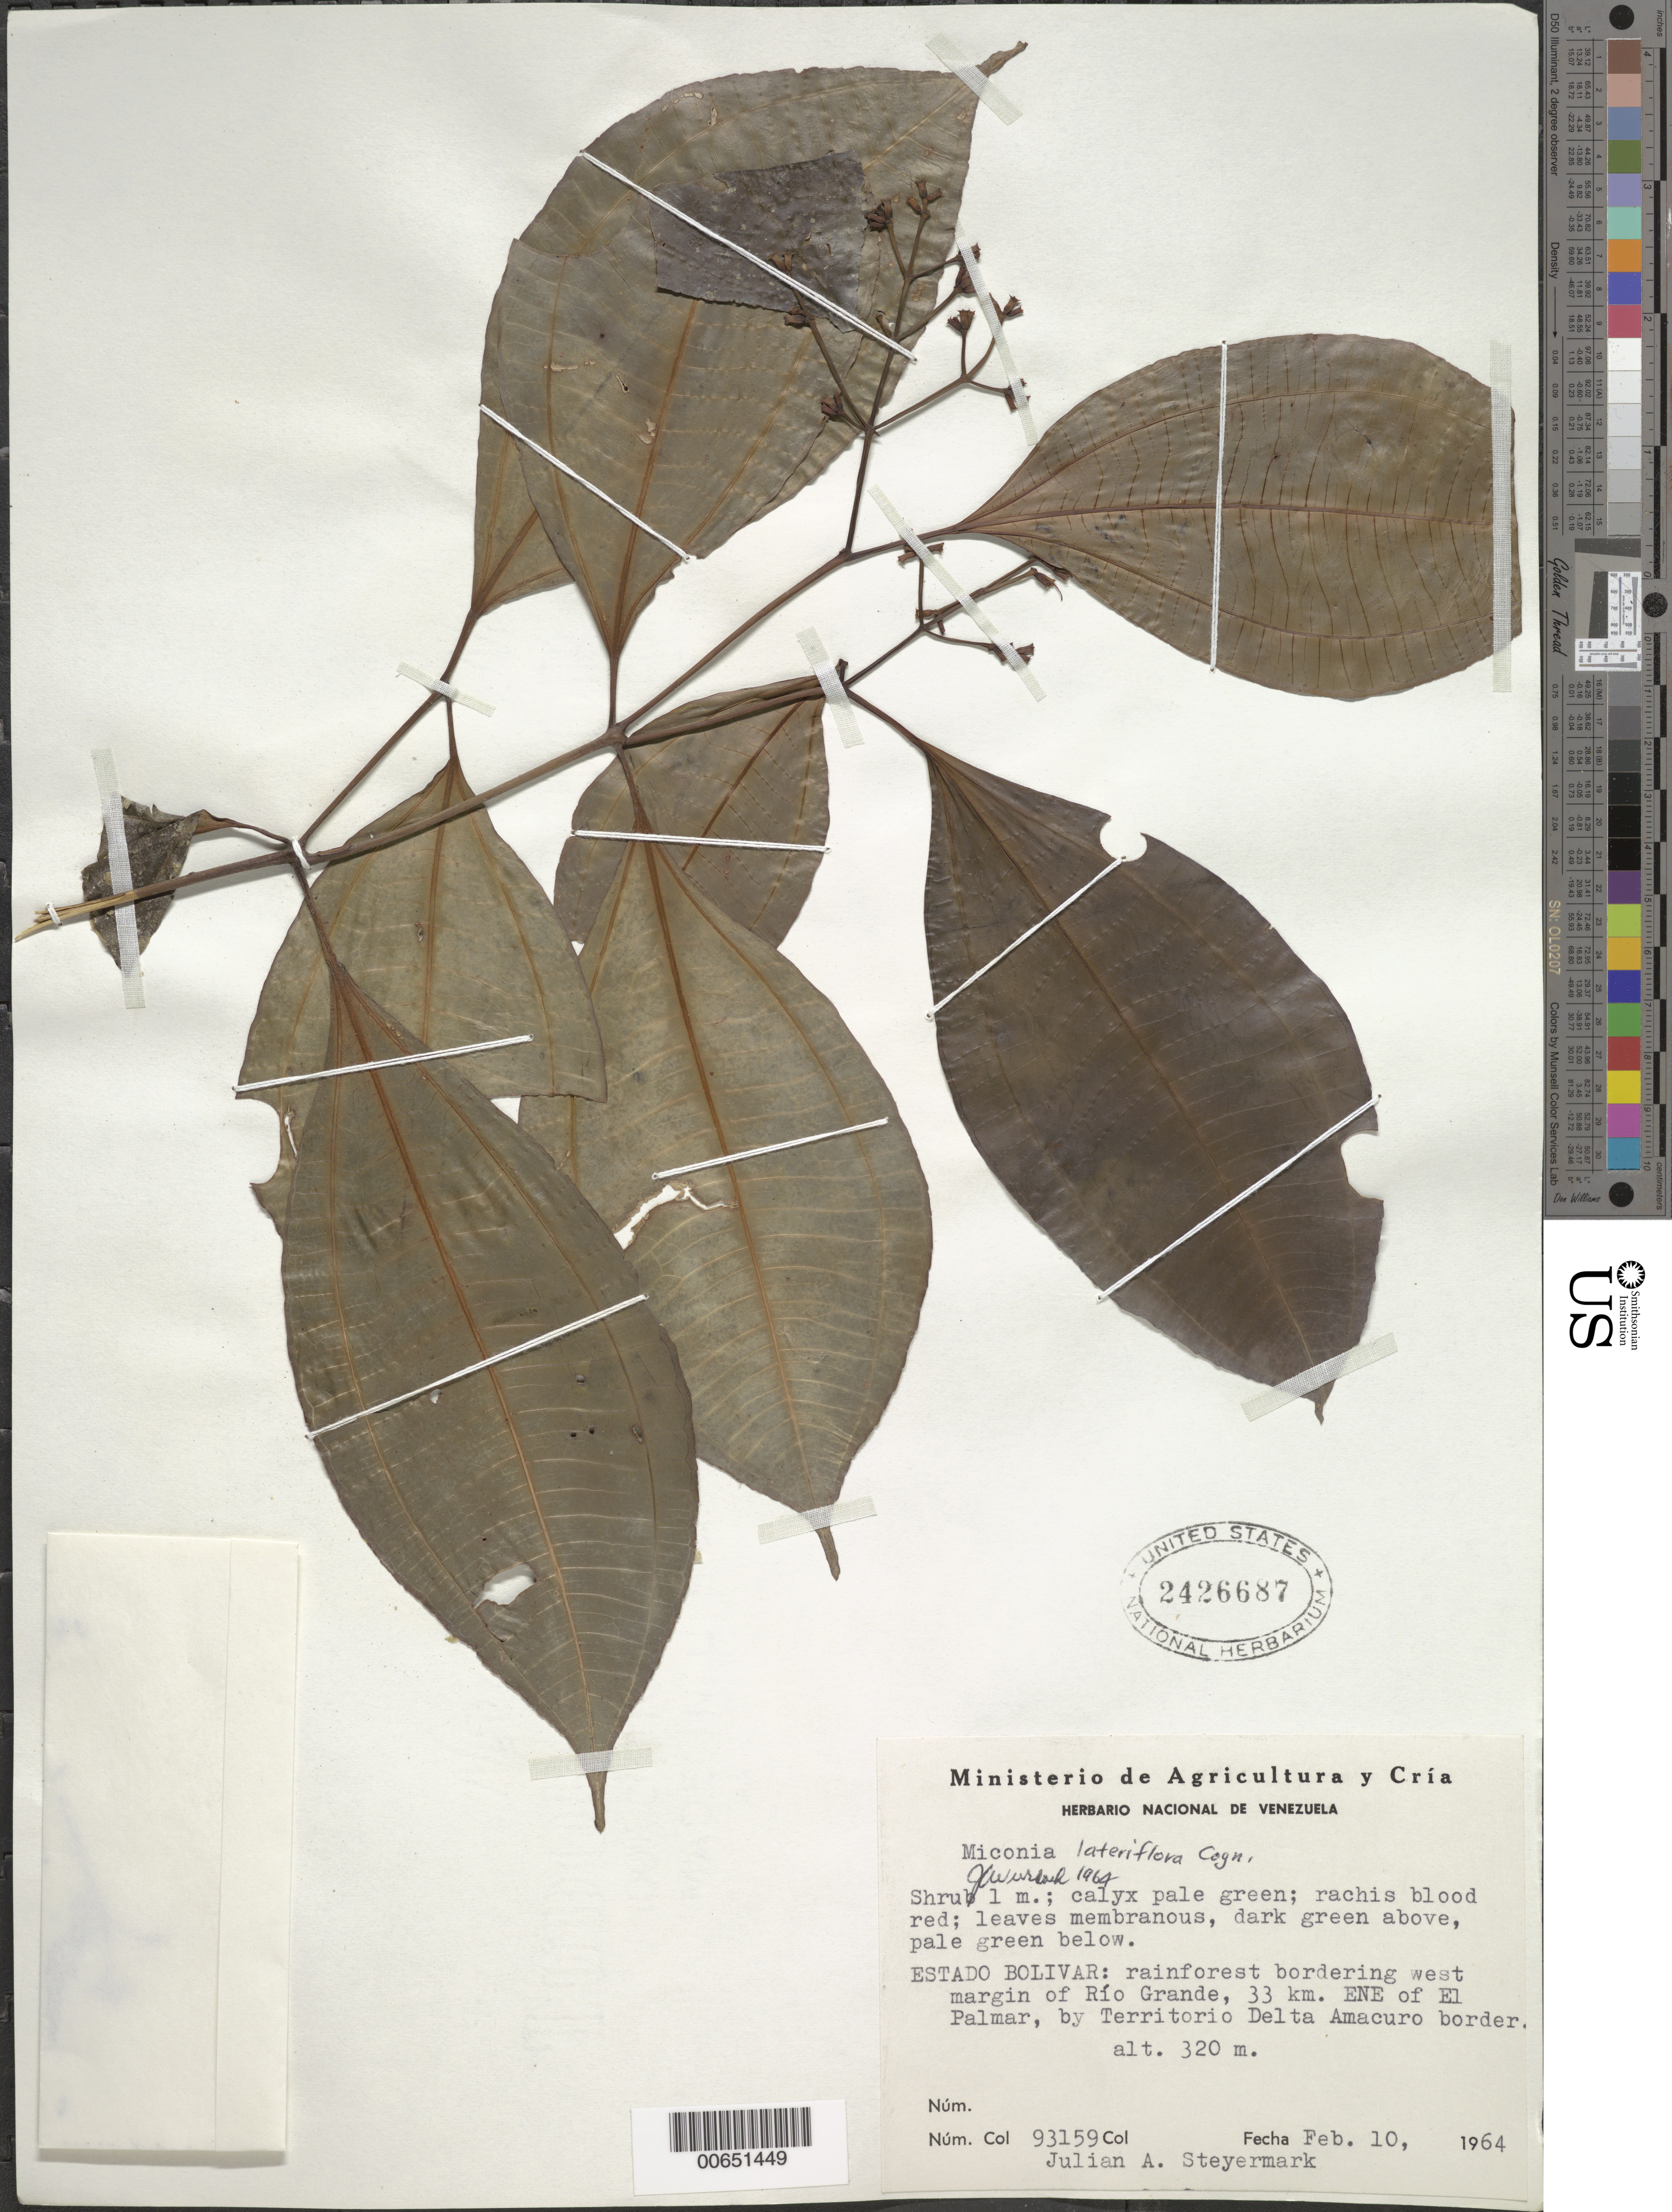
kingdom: Plantae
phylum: Tracheophyta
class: Magnoliopsida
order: Myrtales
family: Melastomataceae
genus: Miconia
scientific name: Miconia lateriflora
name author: Cogn.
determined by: Wurdack, John J., (US), US (UNITED STATES)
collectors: J. Steyermark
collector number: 93159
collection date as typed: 10-Feb-64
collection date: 1964-02-10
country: Venezuela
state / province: Bolívar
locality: Este de Río Grande, 33 km ENE de El Palmar, cerca de los limites del Estado Bolívar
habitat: Rainforest bordering west margin of Río Grande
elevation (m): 320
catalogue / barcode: US 2426687